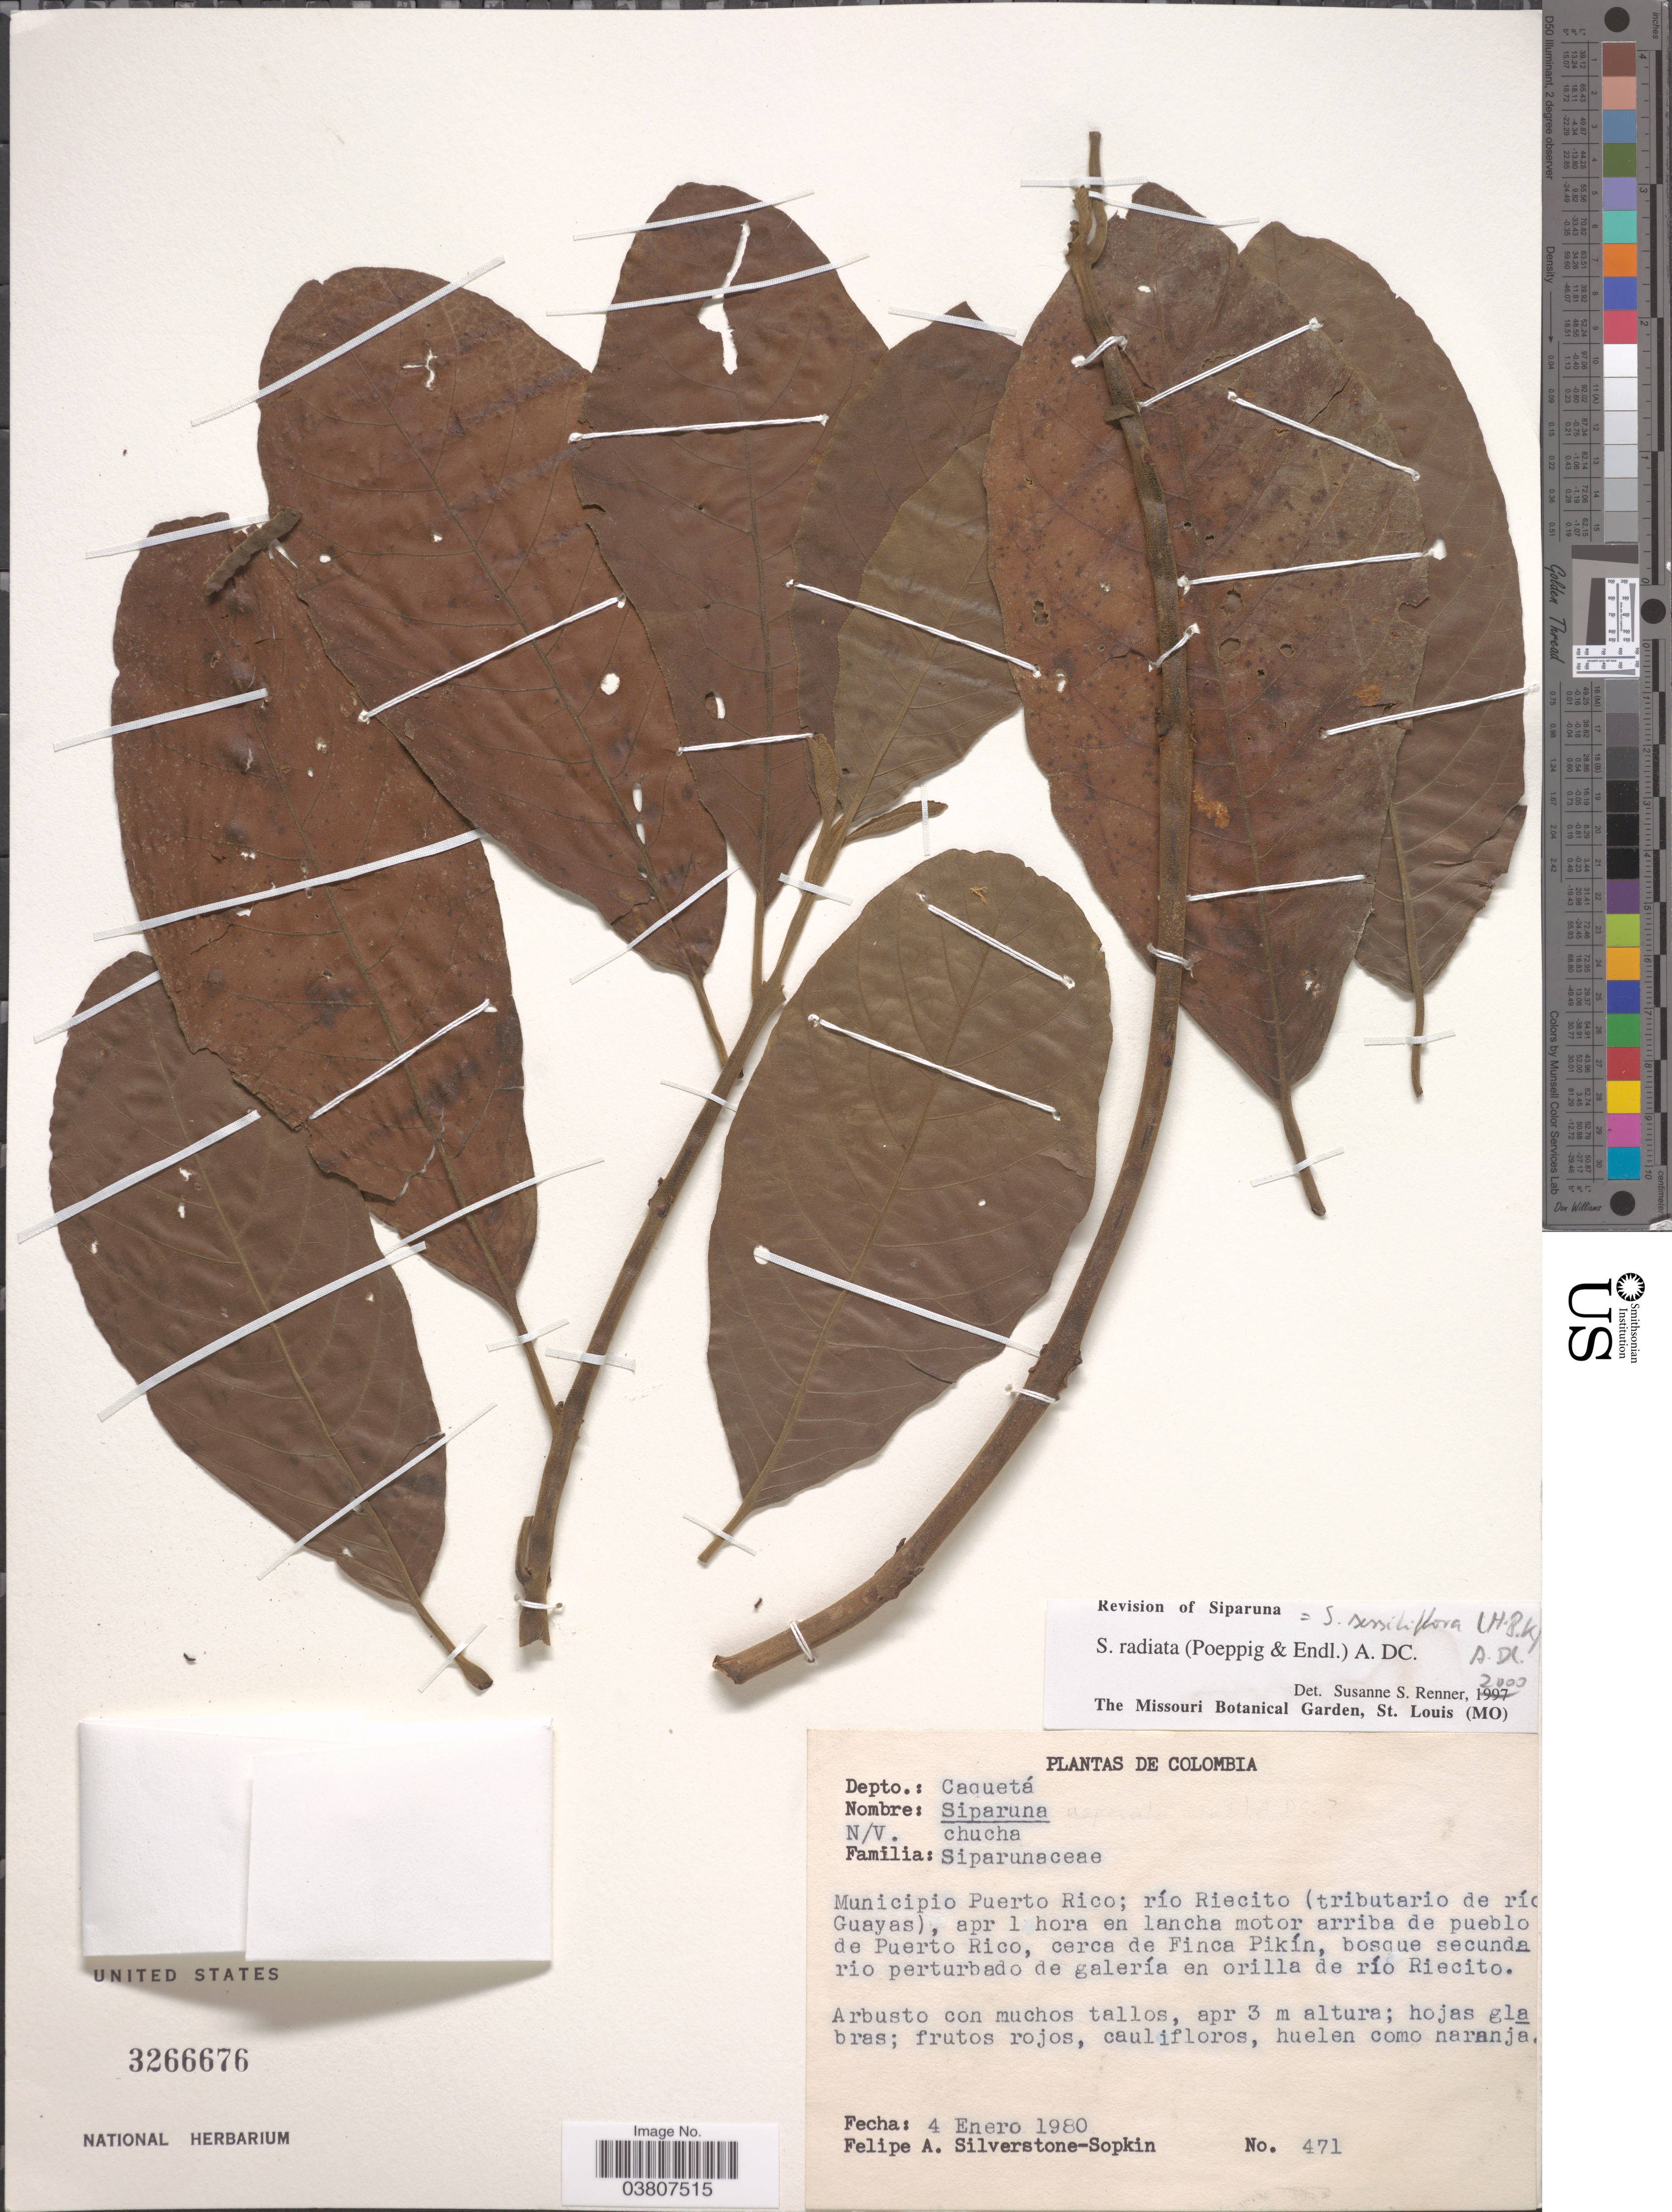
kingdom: Plantae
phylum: Tracheophyta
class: Magnoliopsida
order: Laurales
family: Siparunaceae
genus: Siparuna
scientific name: Siparuna sessiliflora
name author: (Kunth) A. DC.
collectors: F. Silverstone-Sopkin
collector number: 471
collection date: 1980-01-04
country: Colombia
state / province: Caquetá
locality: Depto.: Caquetá. Municipio Puerto Rico; río Riecito (tributario de río Guayas), apr 1 hora en lancha motor arriba de pueblo de Puerto Rico, cerca de Finca Pikín, bosque secunda rio perturbado de galería en orilla de río Riecito.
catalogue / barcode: US 3266676